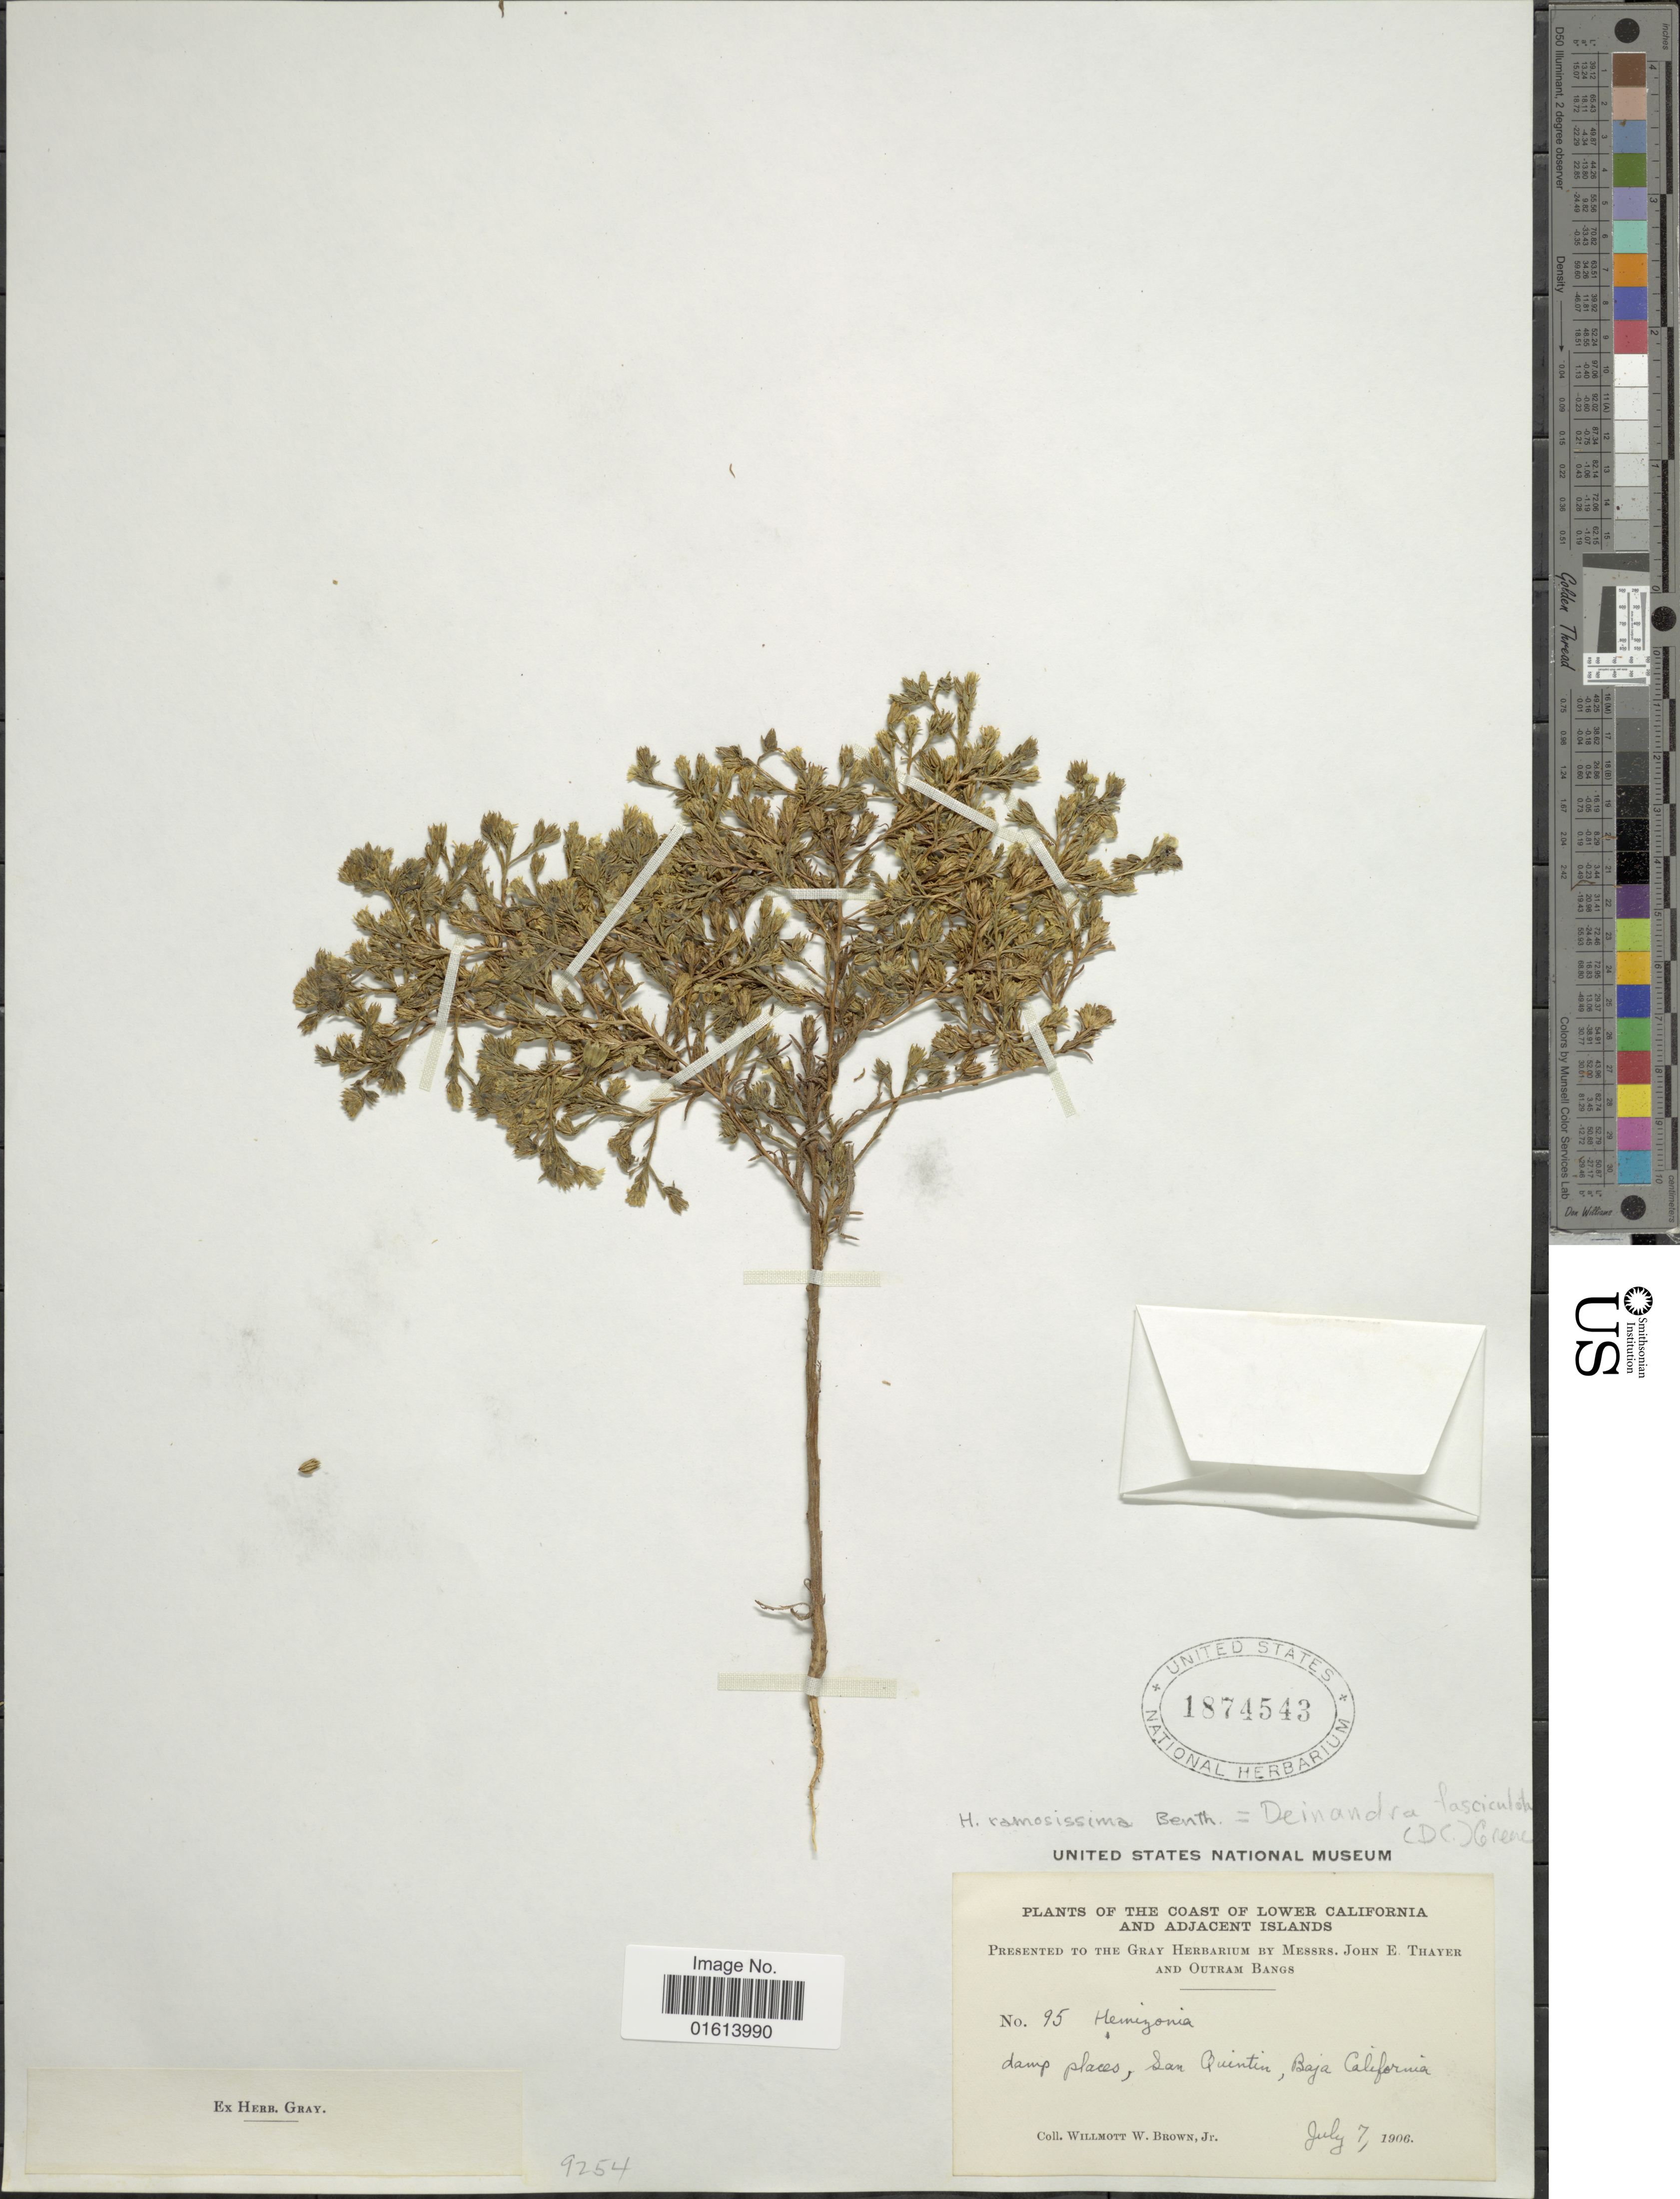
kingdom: Plantae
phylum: Tracheophyta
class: Magnoliopsida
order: Asterales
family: Asteraceae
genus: Deinandra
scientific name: Deinandra fasciculata subsp. ramosissima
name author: (Benth.) Davidson & Moxley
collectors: W. W. Brown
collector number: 95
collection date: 1906-07-07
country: Mexico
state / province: Baja California Norte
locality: Coast of Lower California and adjacent Islands, San Quintin, Baja California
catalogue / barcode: US 1874543